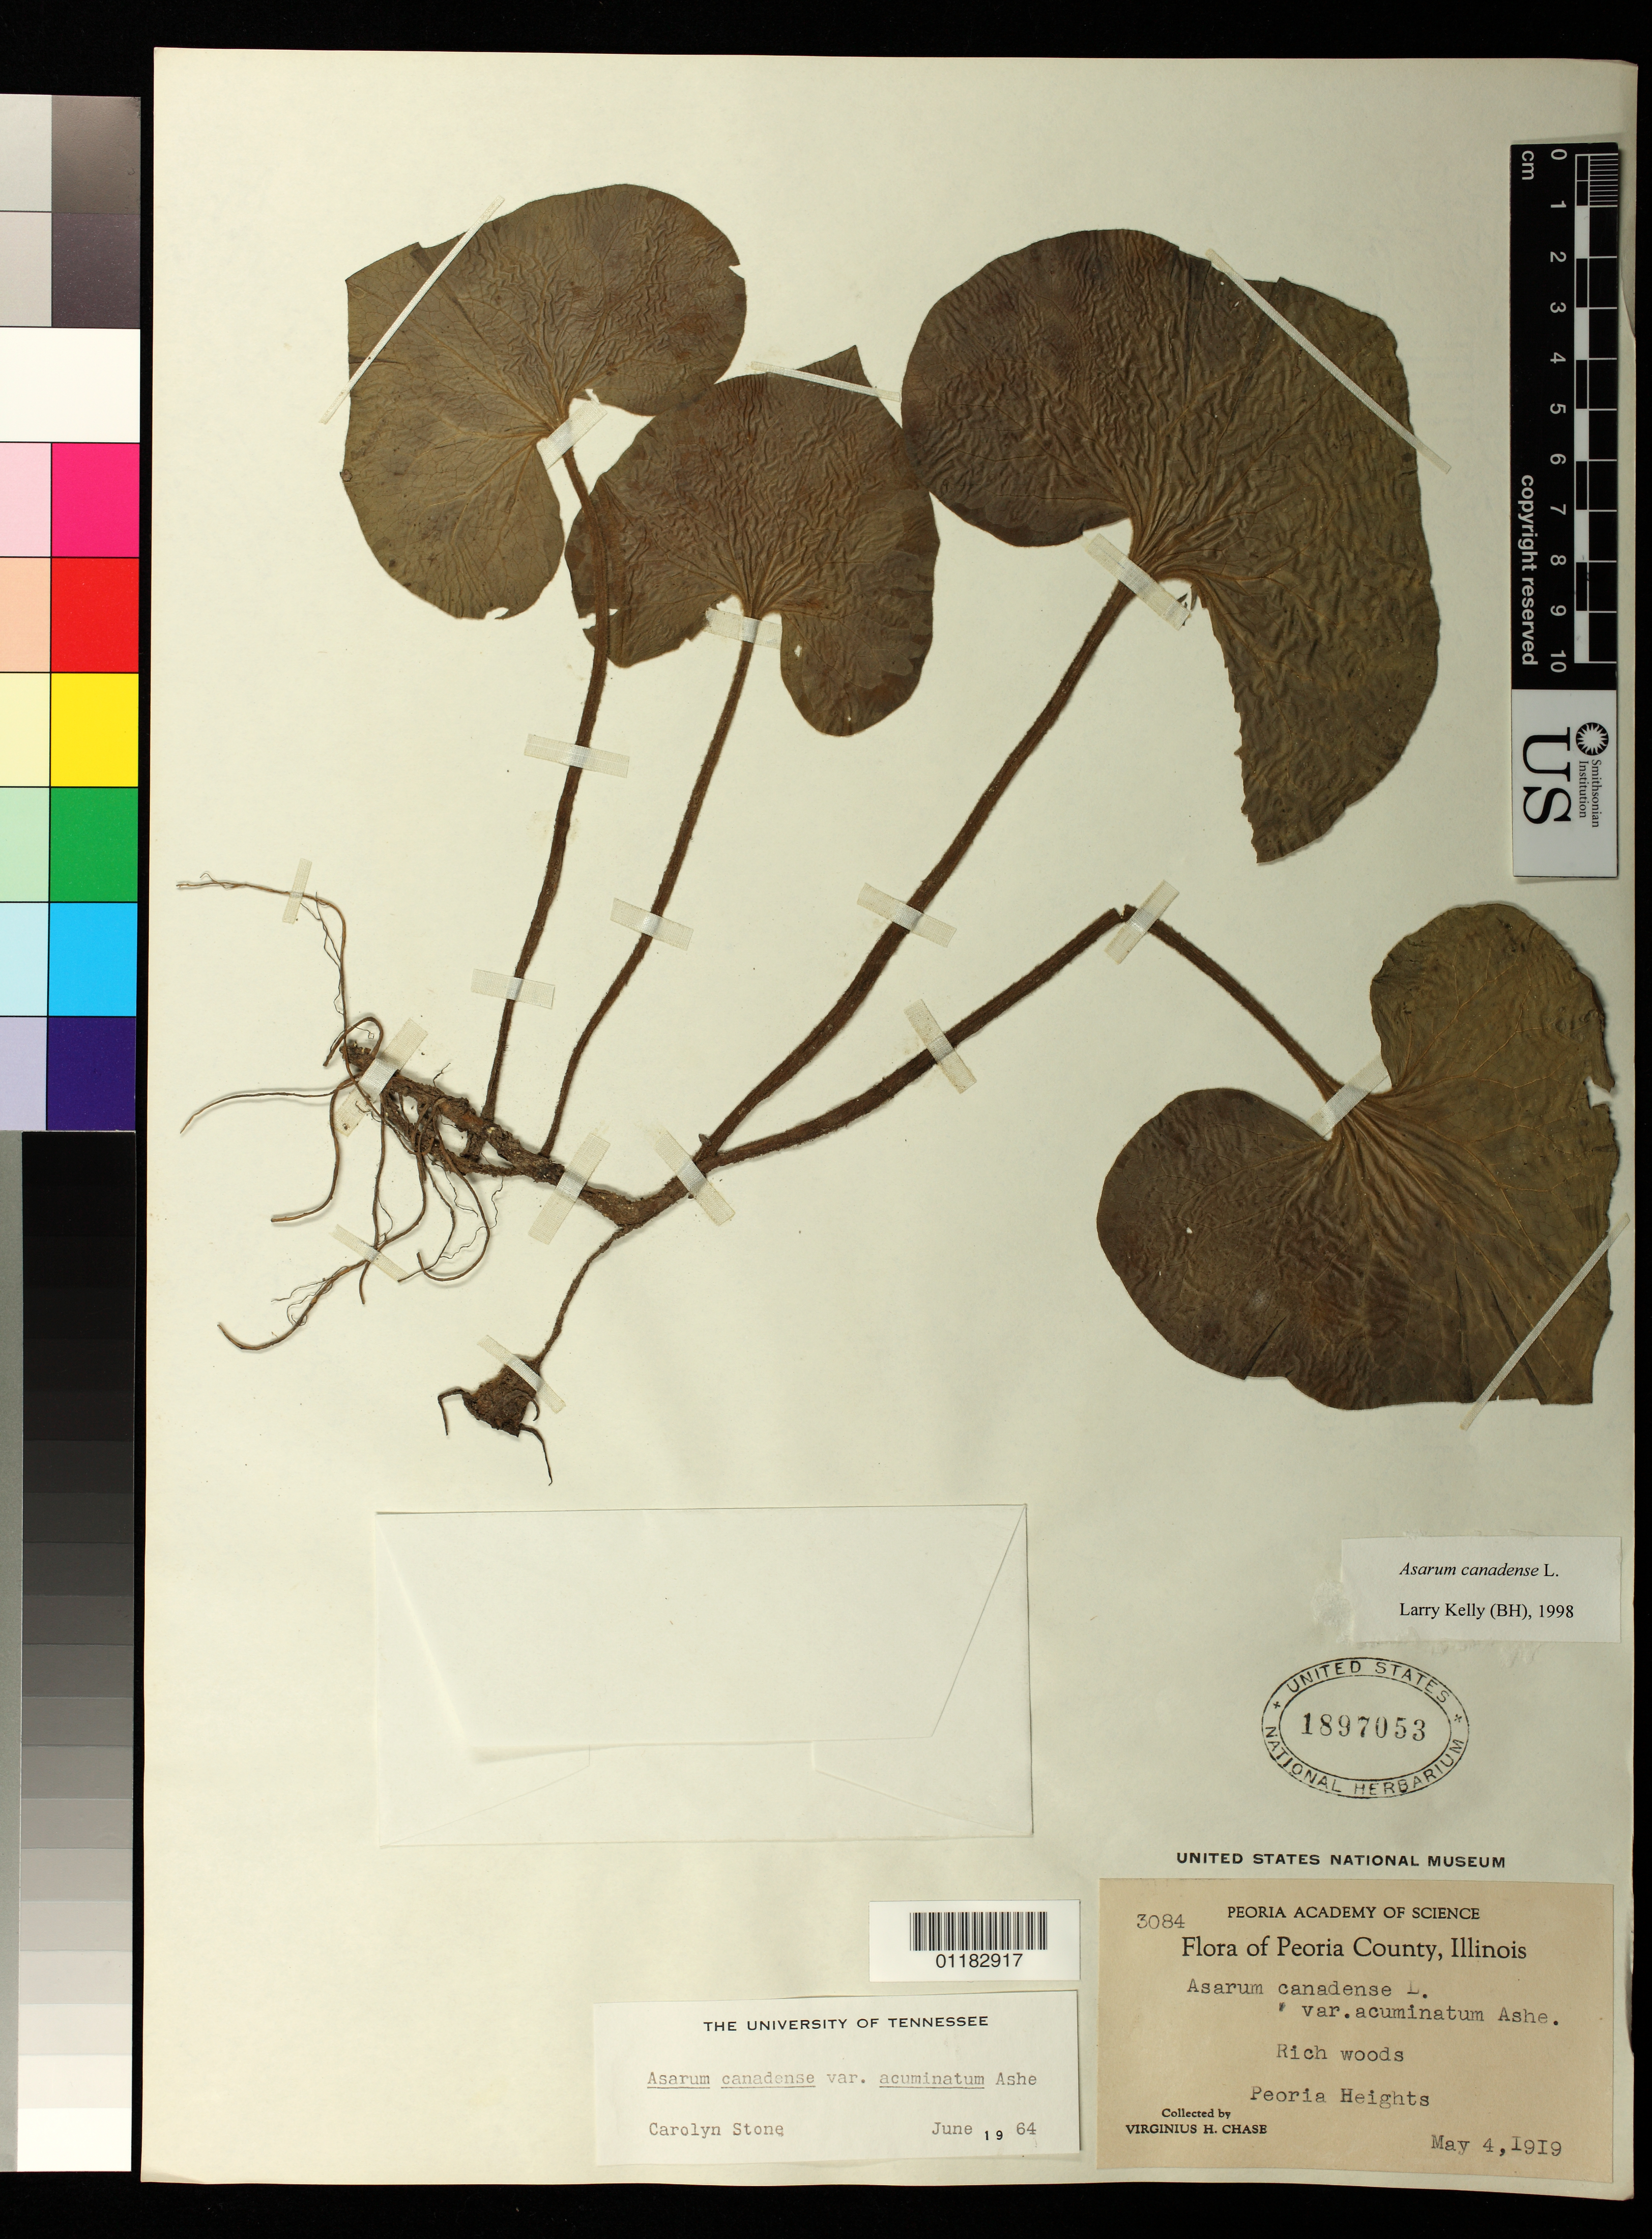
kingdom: Plantae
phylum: Tracheophyta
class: Magnoliopsida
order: Piperales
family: Aristolochiaceae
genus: Asarum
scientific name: Asarum canadense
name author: L.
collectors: V. H. Chase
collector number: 3084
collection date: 1919-05-04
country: United States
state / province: Illinois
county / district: Peoria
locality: Peoria Heights, Peoria County.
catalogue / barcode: US 1897053